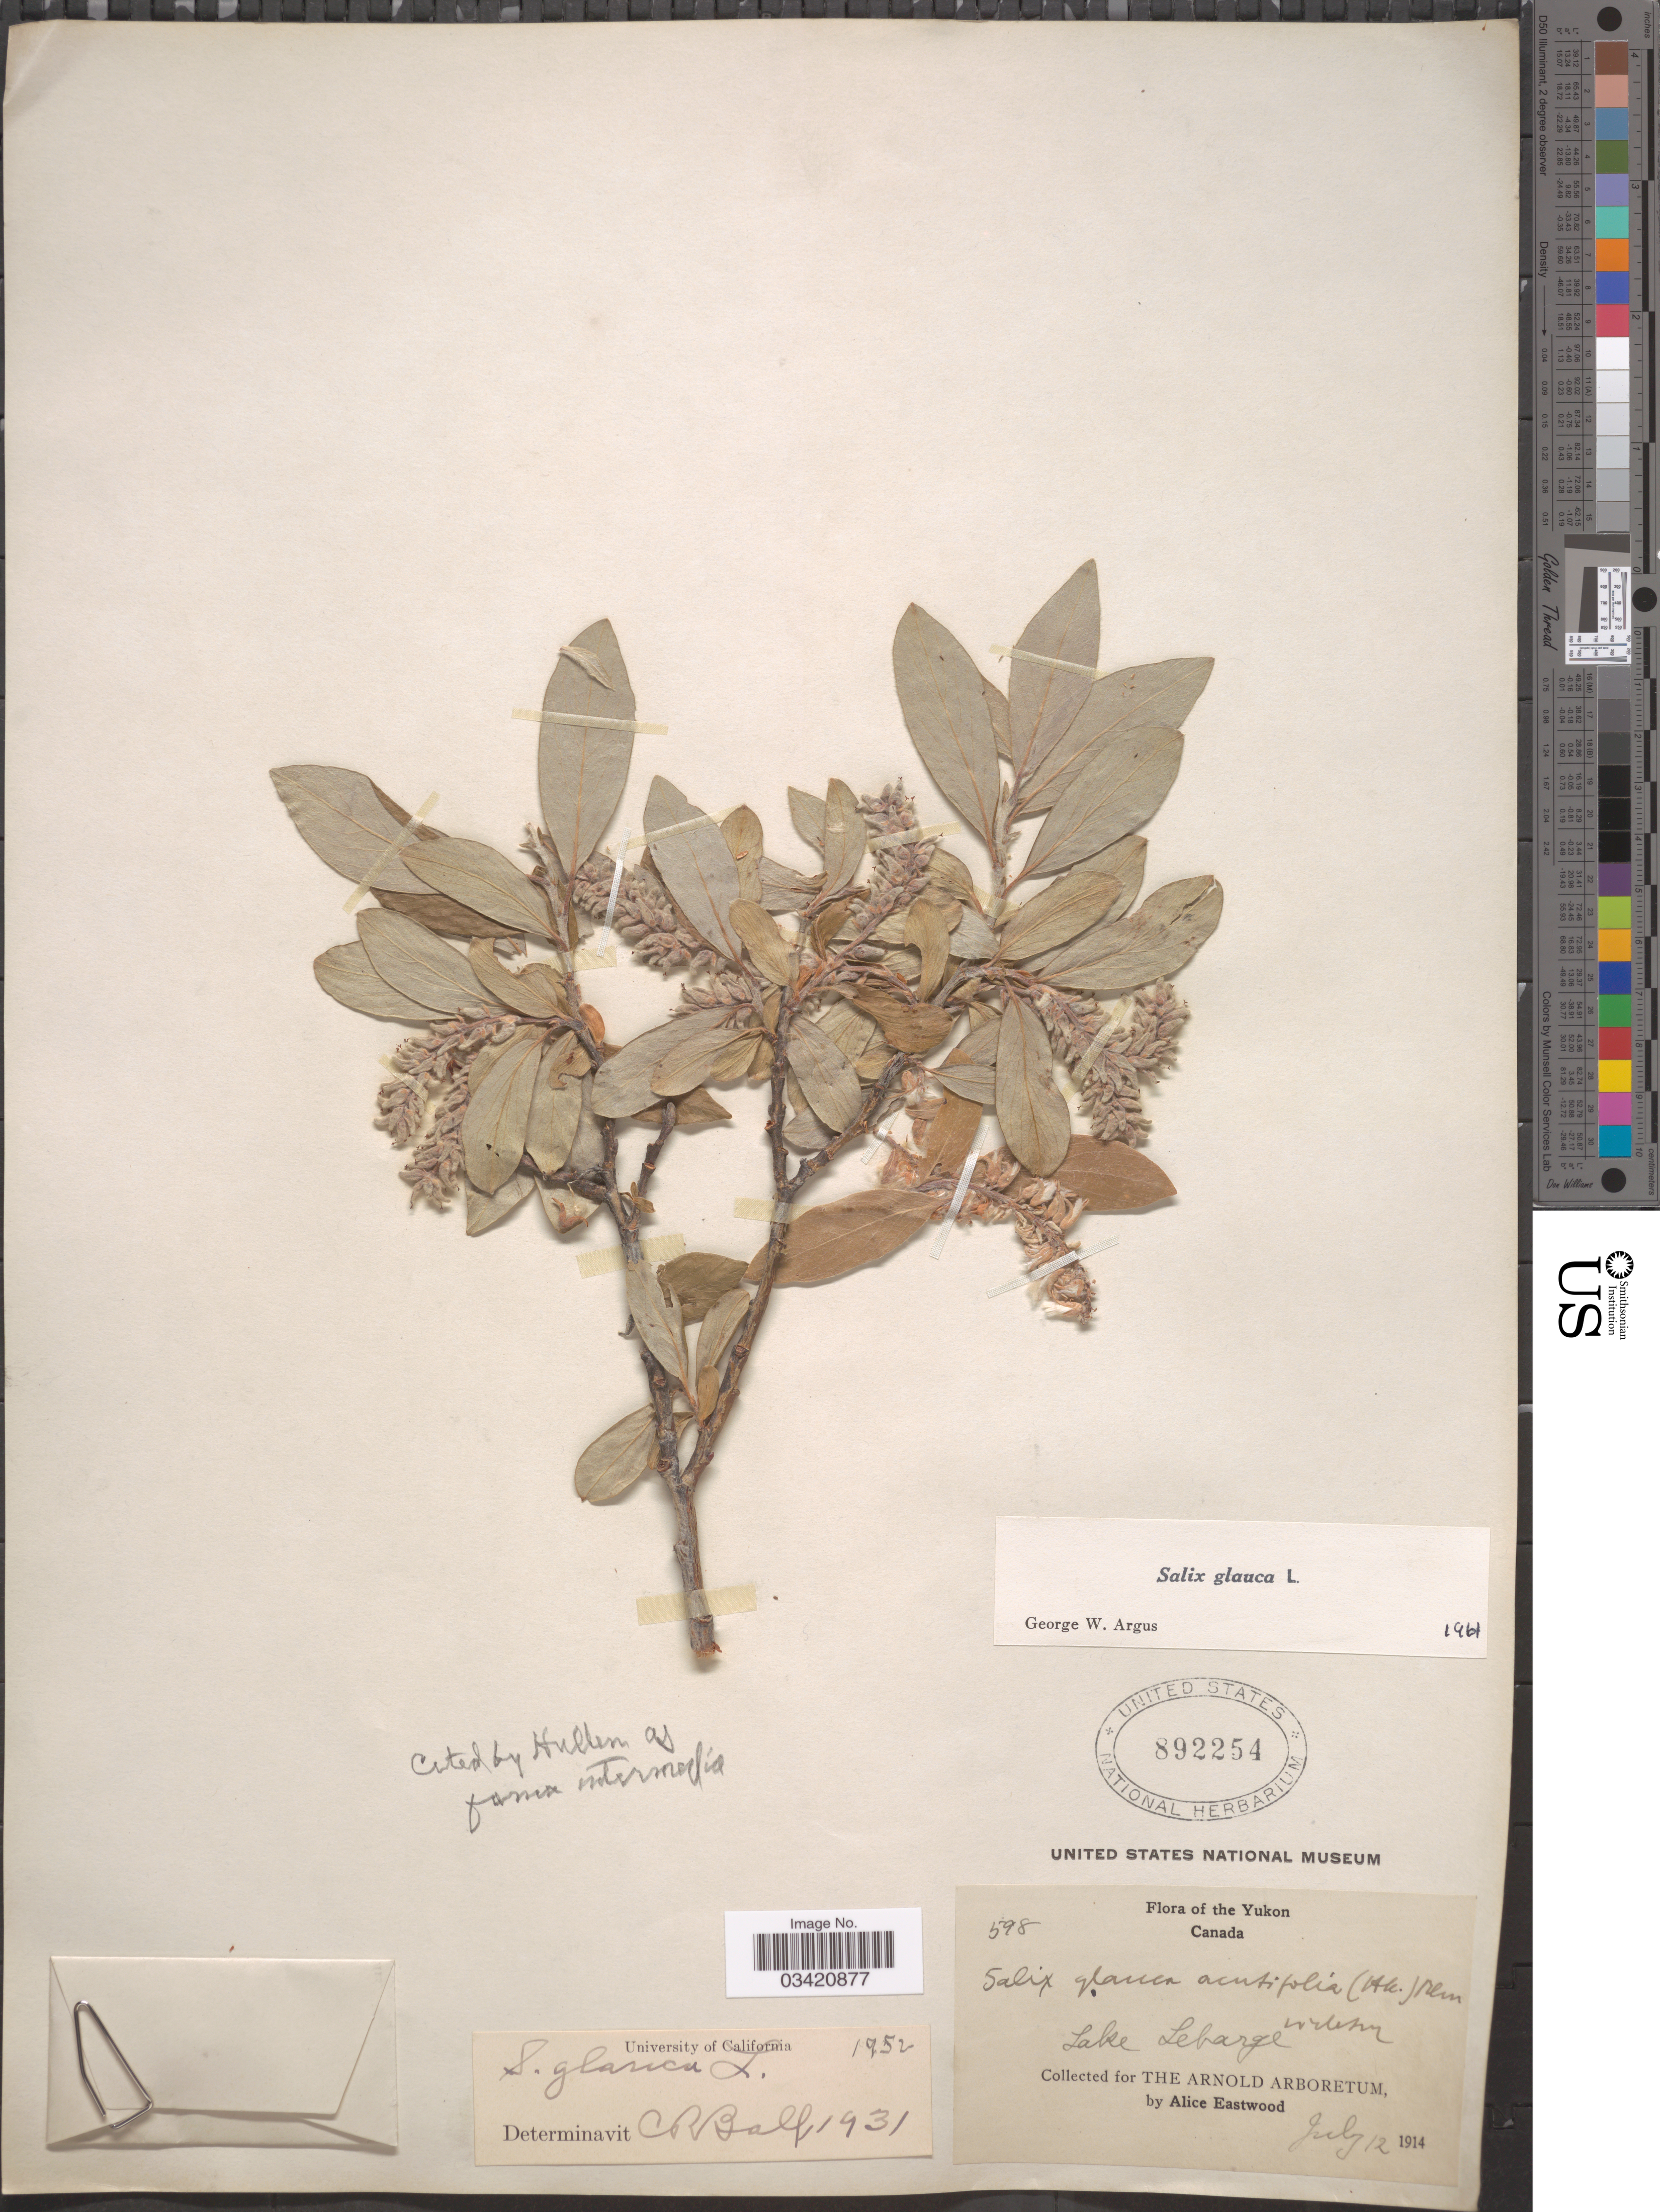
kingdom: Plantae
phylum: Tracheophyta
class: Magnoliopsida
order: Malpighiales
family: Salicaceae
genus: Salix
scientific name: Salix glauca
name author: L.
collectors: A. Eastwood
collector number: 598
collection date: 1914-07-12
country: Canada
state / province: Yukon Territory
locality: Yukon. Lake Lebarge.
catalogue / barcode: US 892254